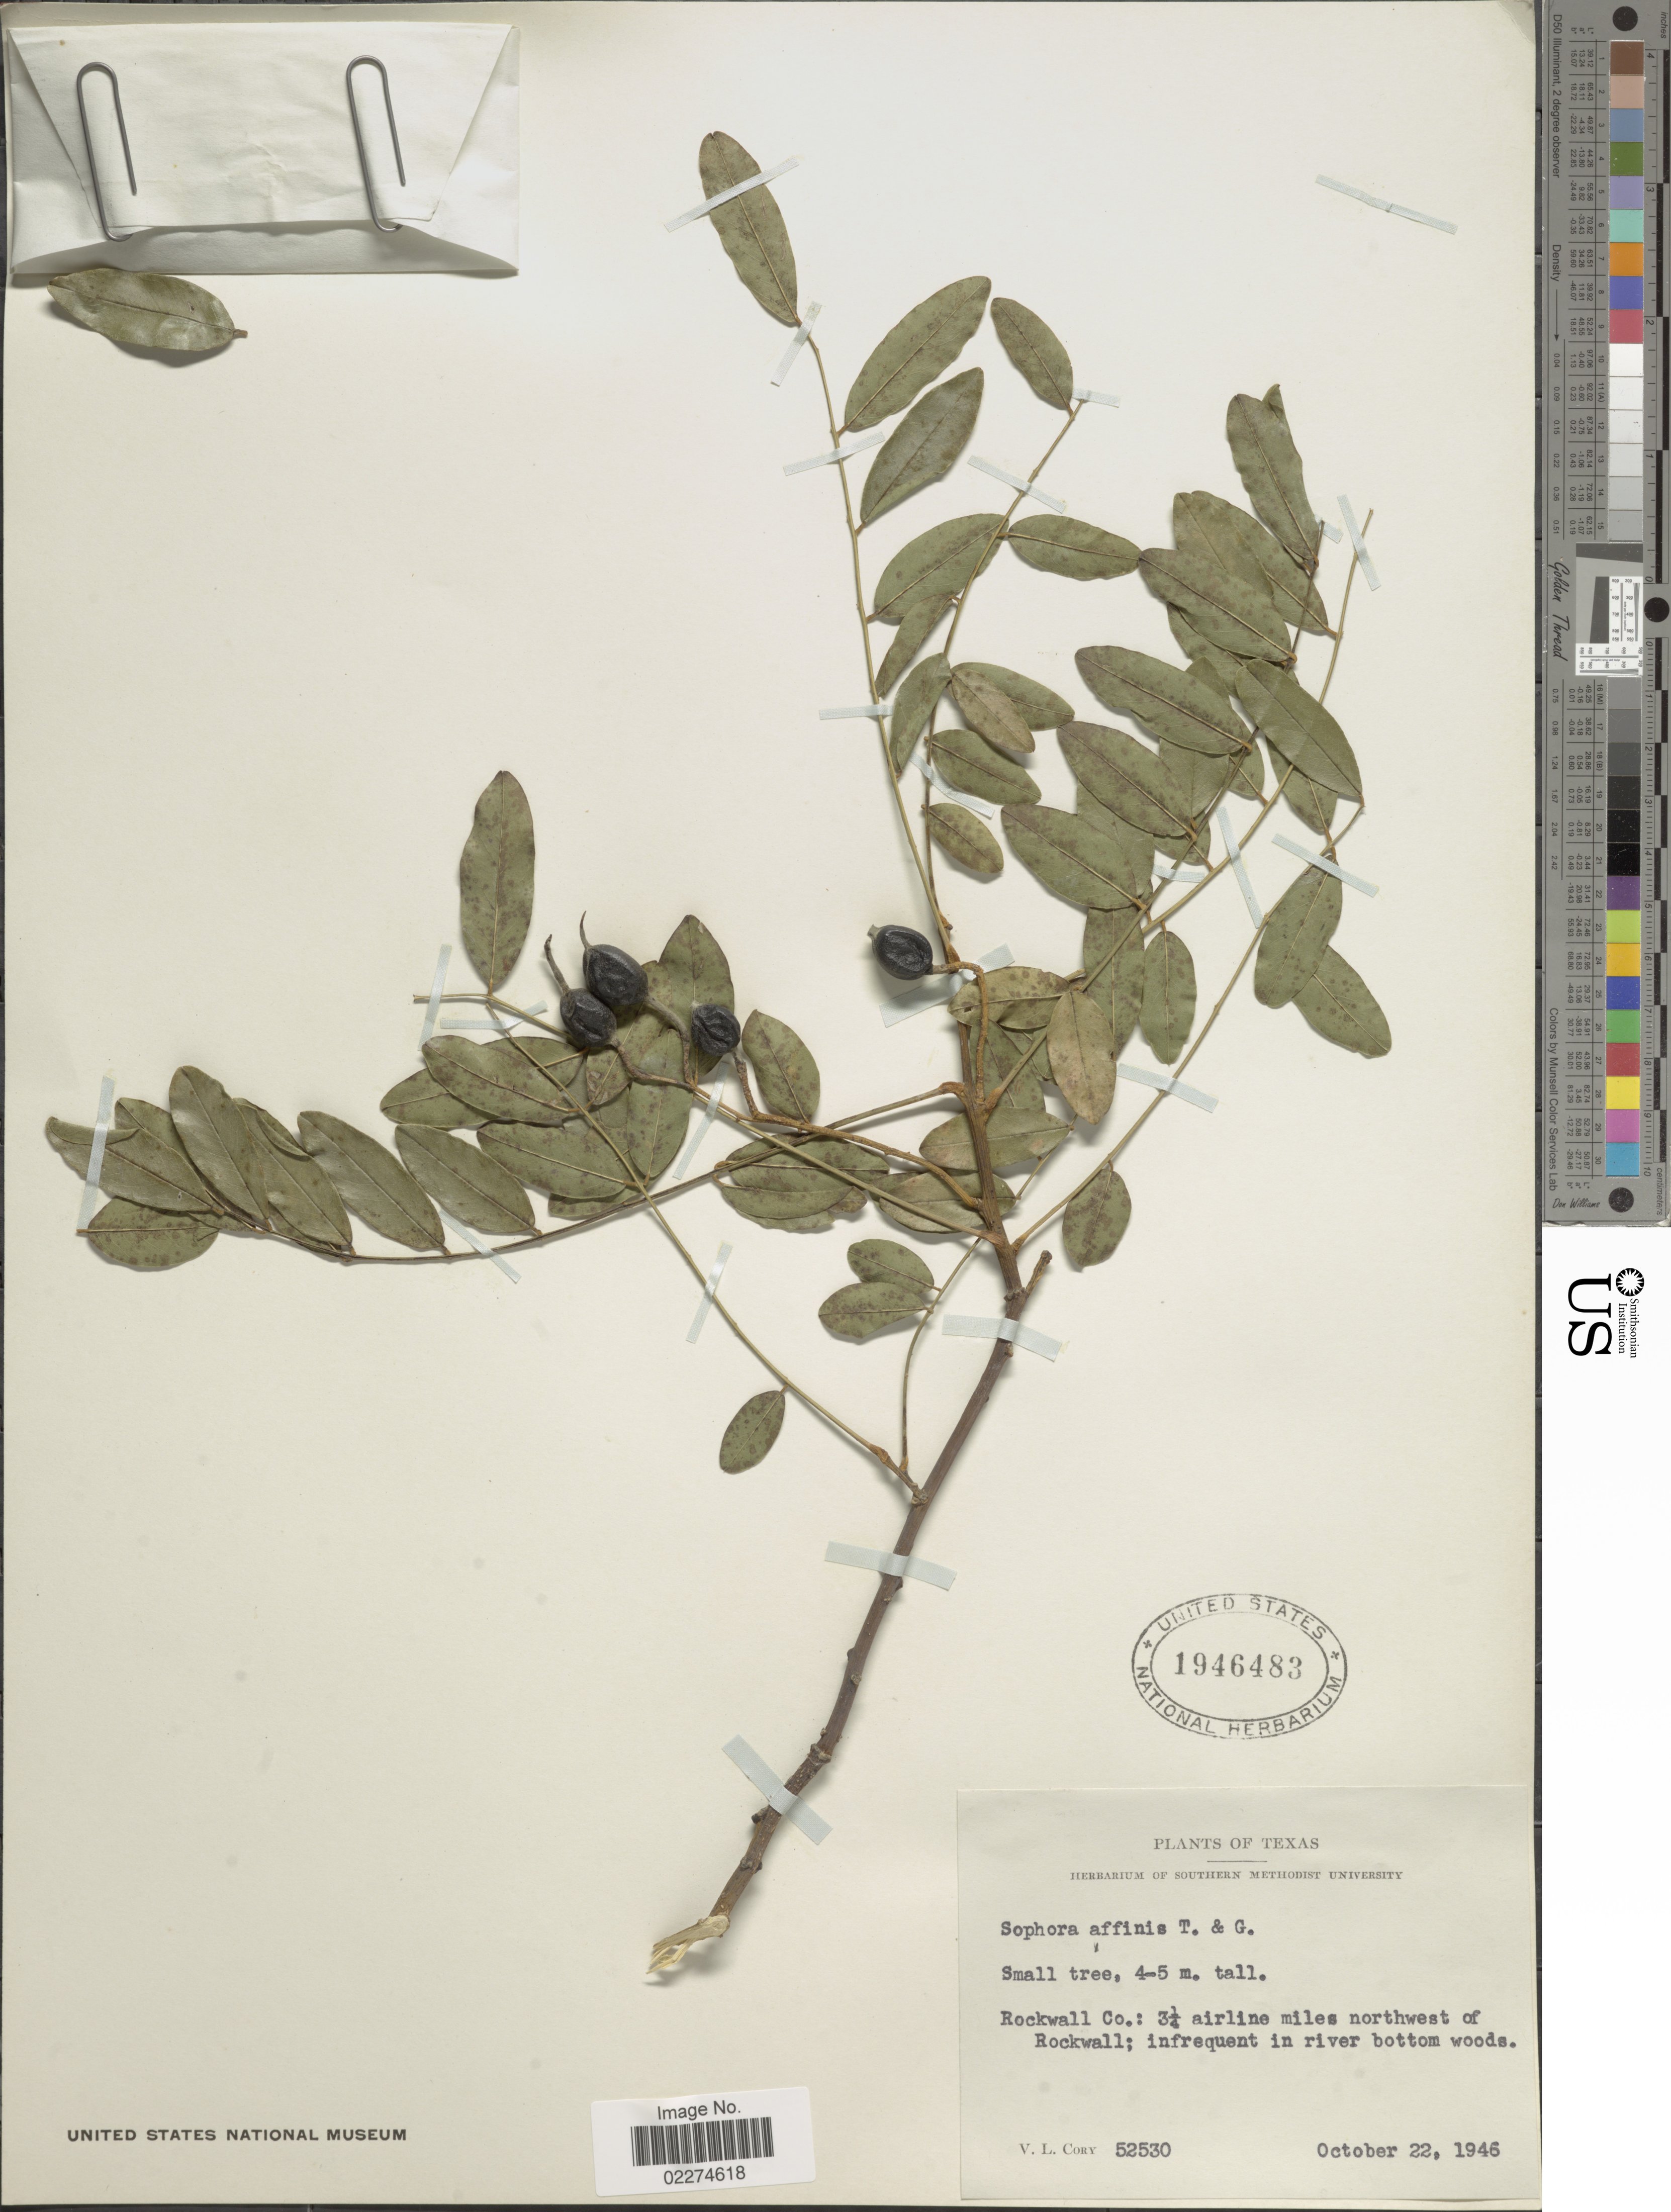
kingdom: Plantae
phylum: Tracheophyta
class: Magnoliopsida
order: Fabales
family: Fabaceae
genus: Sophora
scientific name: Sophora affinis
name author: Torr. & A. Gray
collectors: V. Cory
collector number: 52530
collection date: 1946-10-22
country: United States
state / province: Texas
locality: Rockwall, Co: 3¼ airline miles northwest of Rockwall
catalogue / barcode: US 1946483